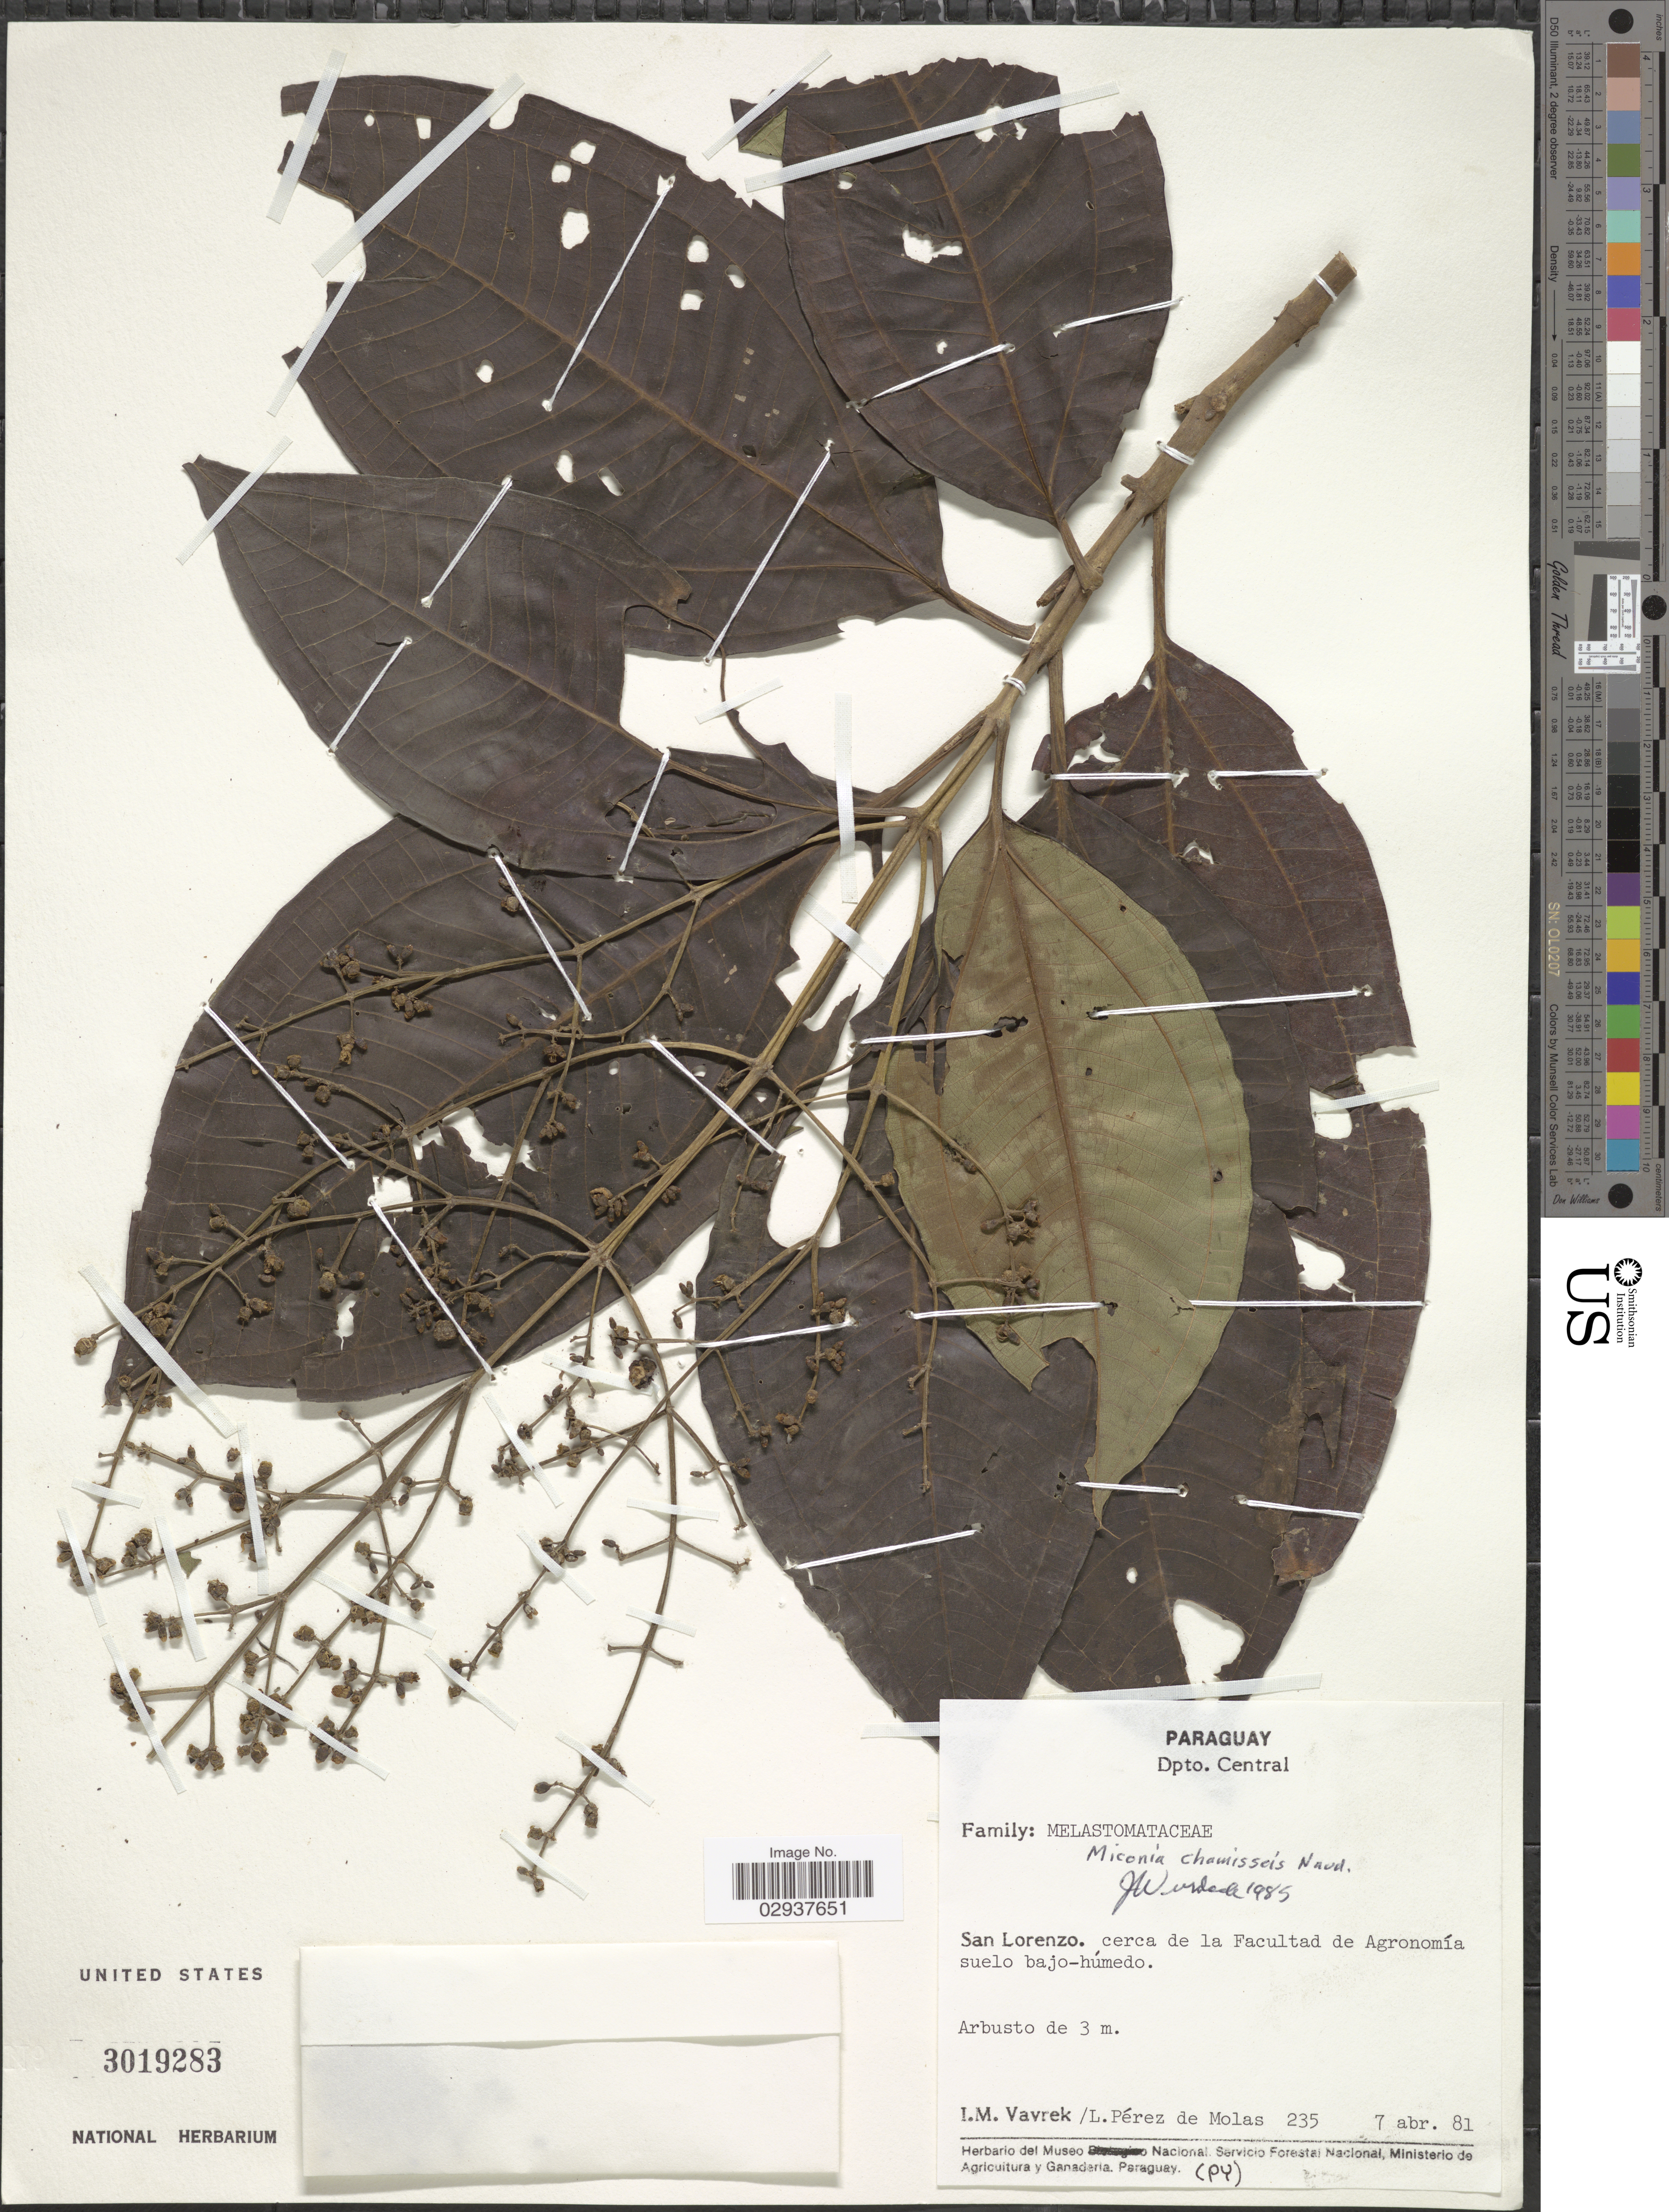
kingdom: Plantae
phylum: Tracheophyta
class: Magnoliopsida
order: Myrtales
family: Melastomataceae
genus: Miconia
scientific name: Miconia chamissois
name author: Naudin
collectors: I. Vavrek & L. Perez de Molas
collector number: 235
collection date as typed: Transcribed d/m/y: 7/4/81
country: Paraguay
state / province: Central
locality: Dpto. Central. San Lorenzo. Cerca de la Facultad de Agronomía suelo bajo-húmedo.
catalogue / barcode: US 3019283